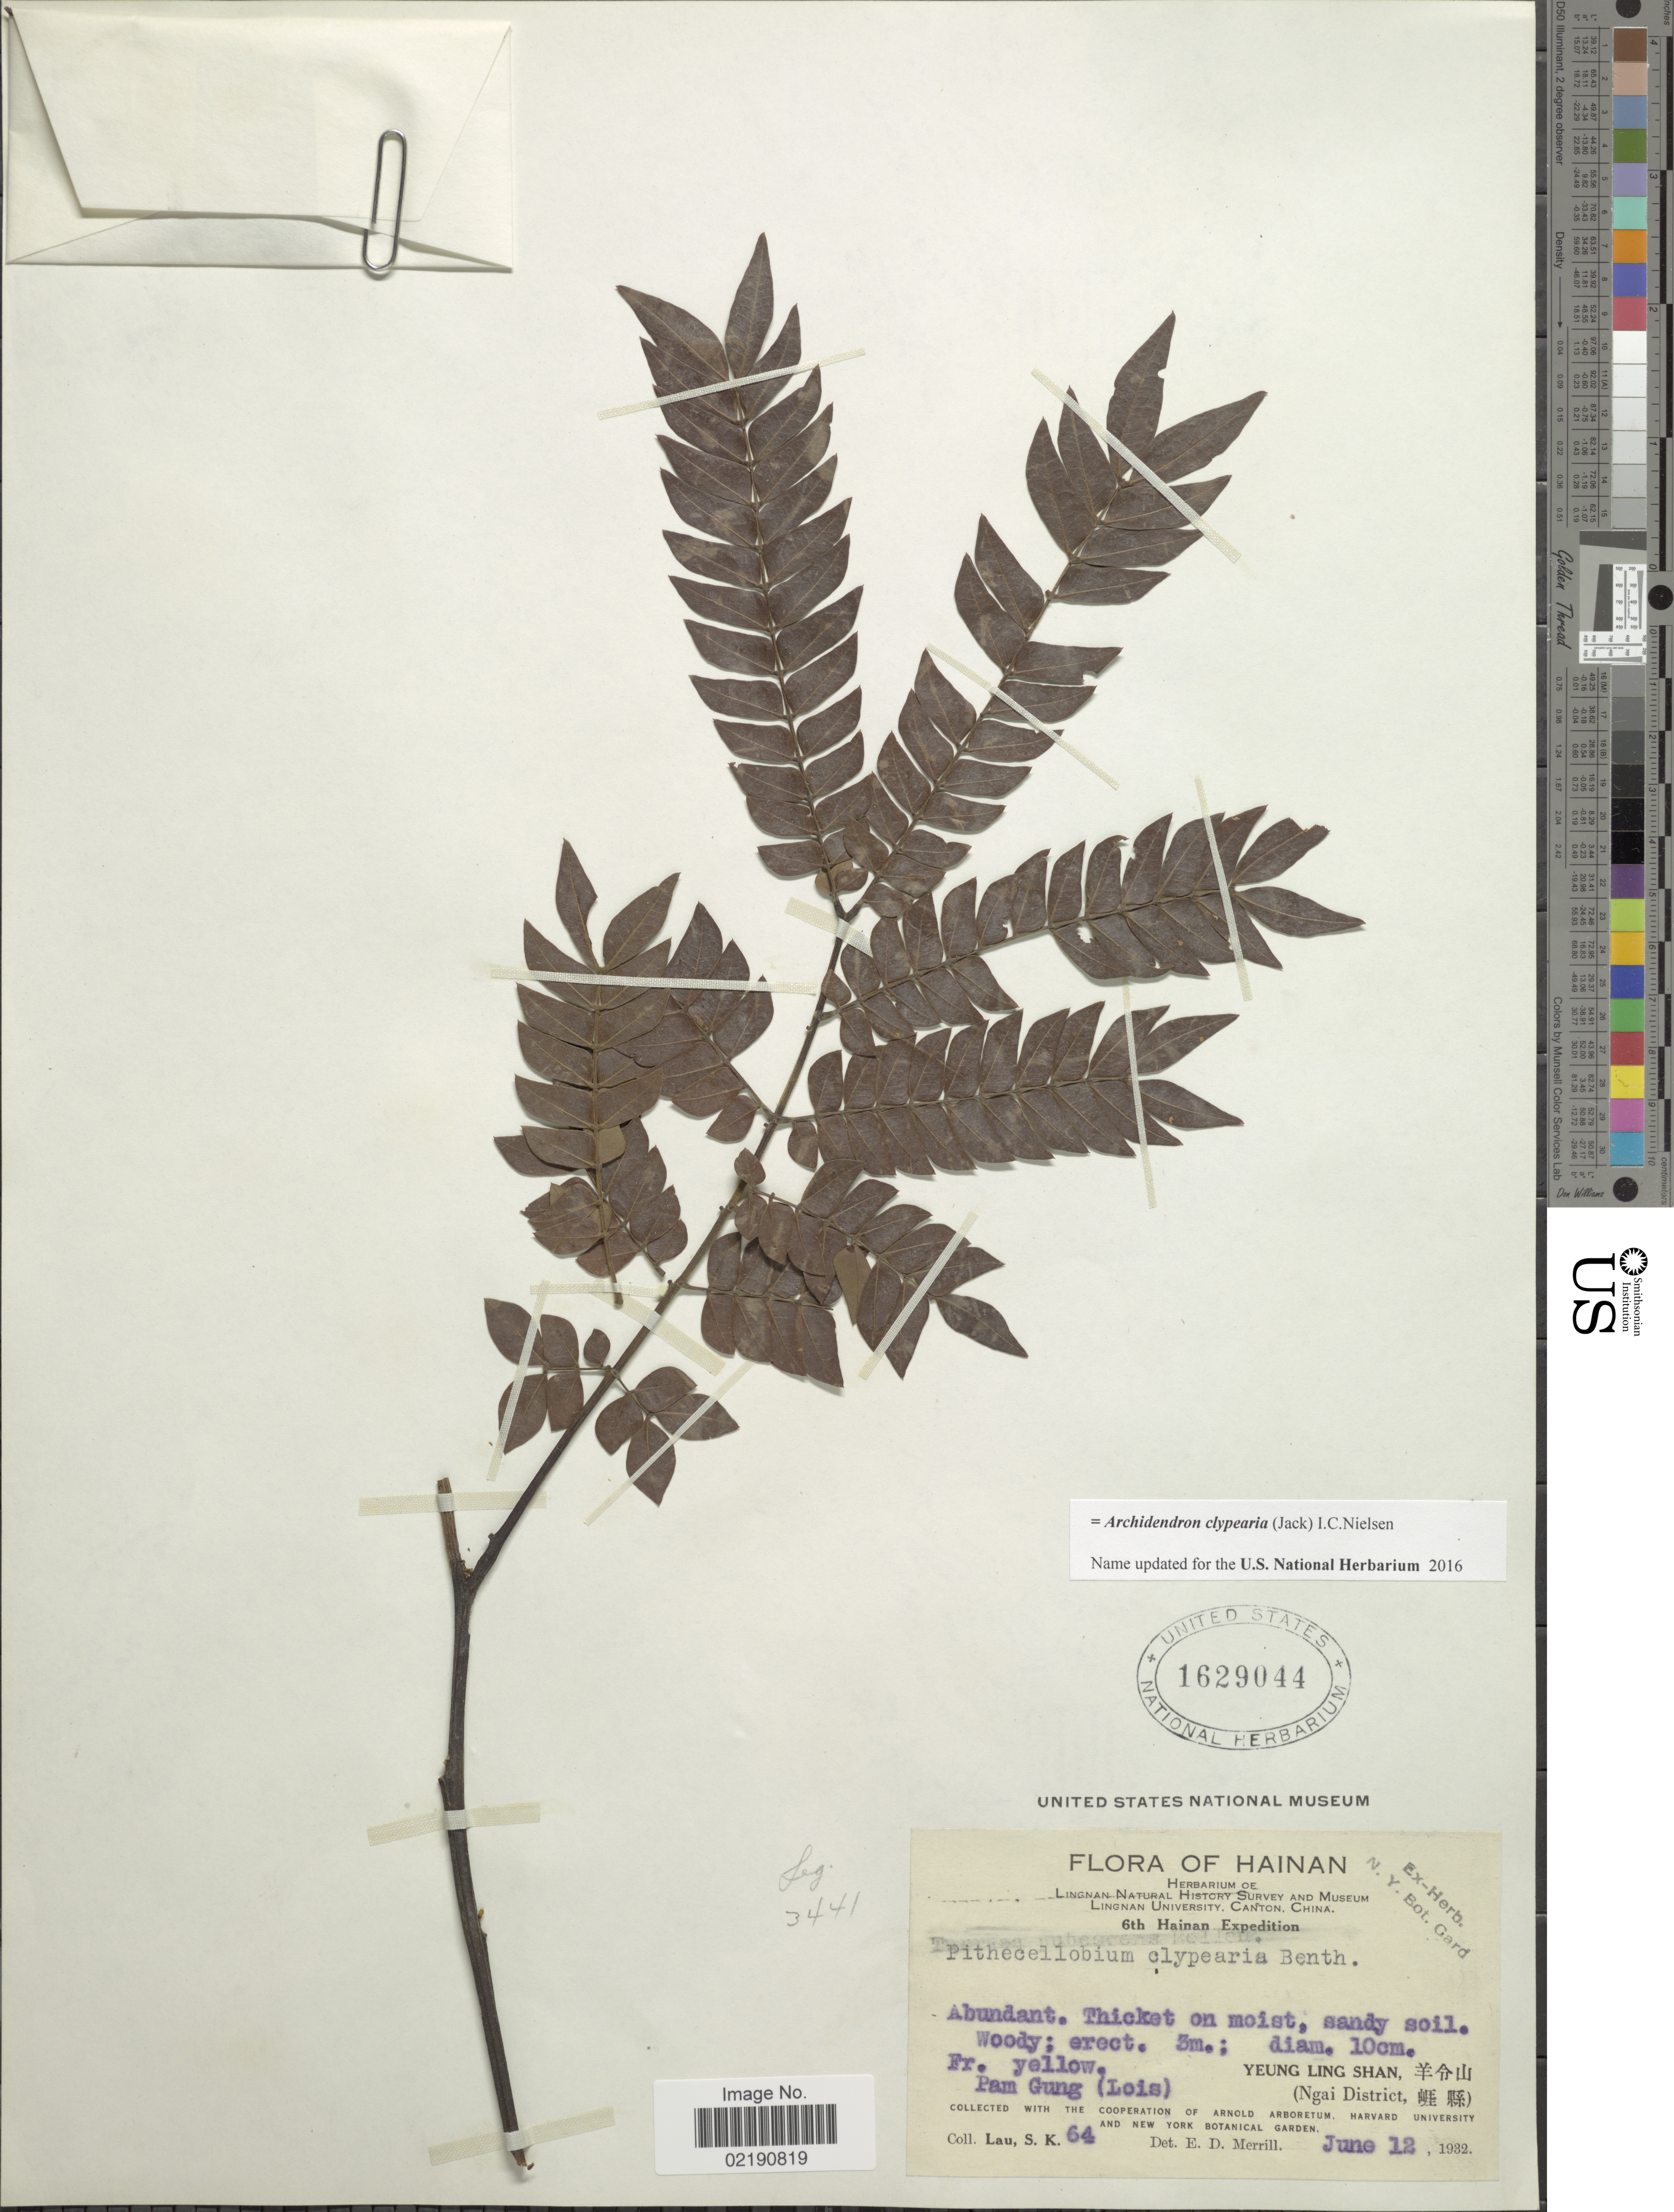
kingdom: Plantae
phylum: Tracheophyta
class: Magnoliopsida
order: Fabales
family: Fabaceae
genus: Archidendron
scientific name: Archidendron clypearia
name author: (Jack) I.C. Nielsen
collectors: S. K. Lau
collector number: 64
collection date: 1932-06-12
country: China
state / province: Hainan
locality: Thicket on moistYeung Ling Shan (Ngai District), Pam Gung (Lois)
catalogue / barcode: US 1629044